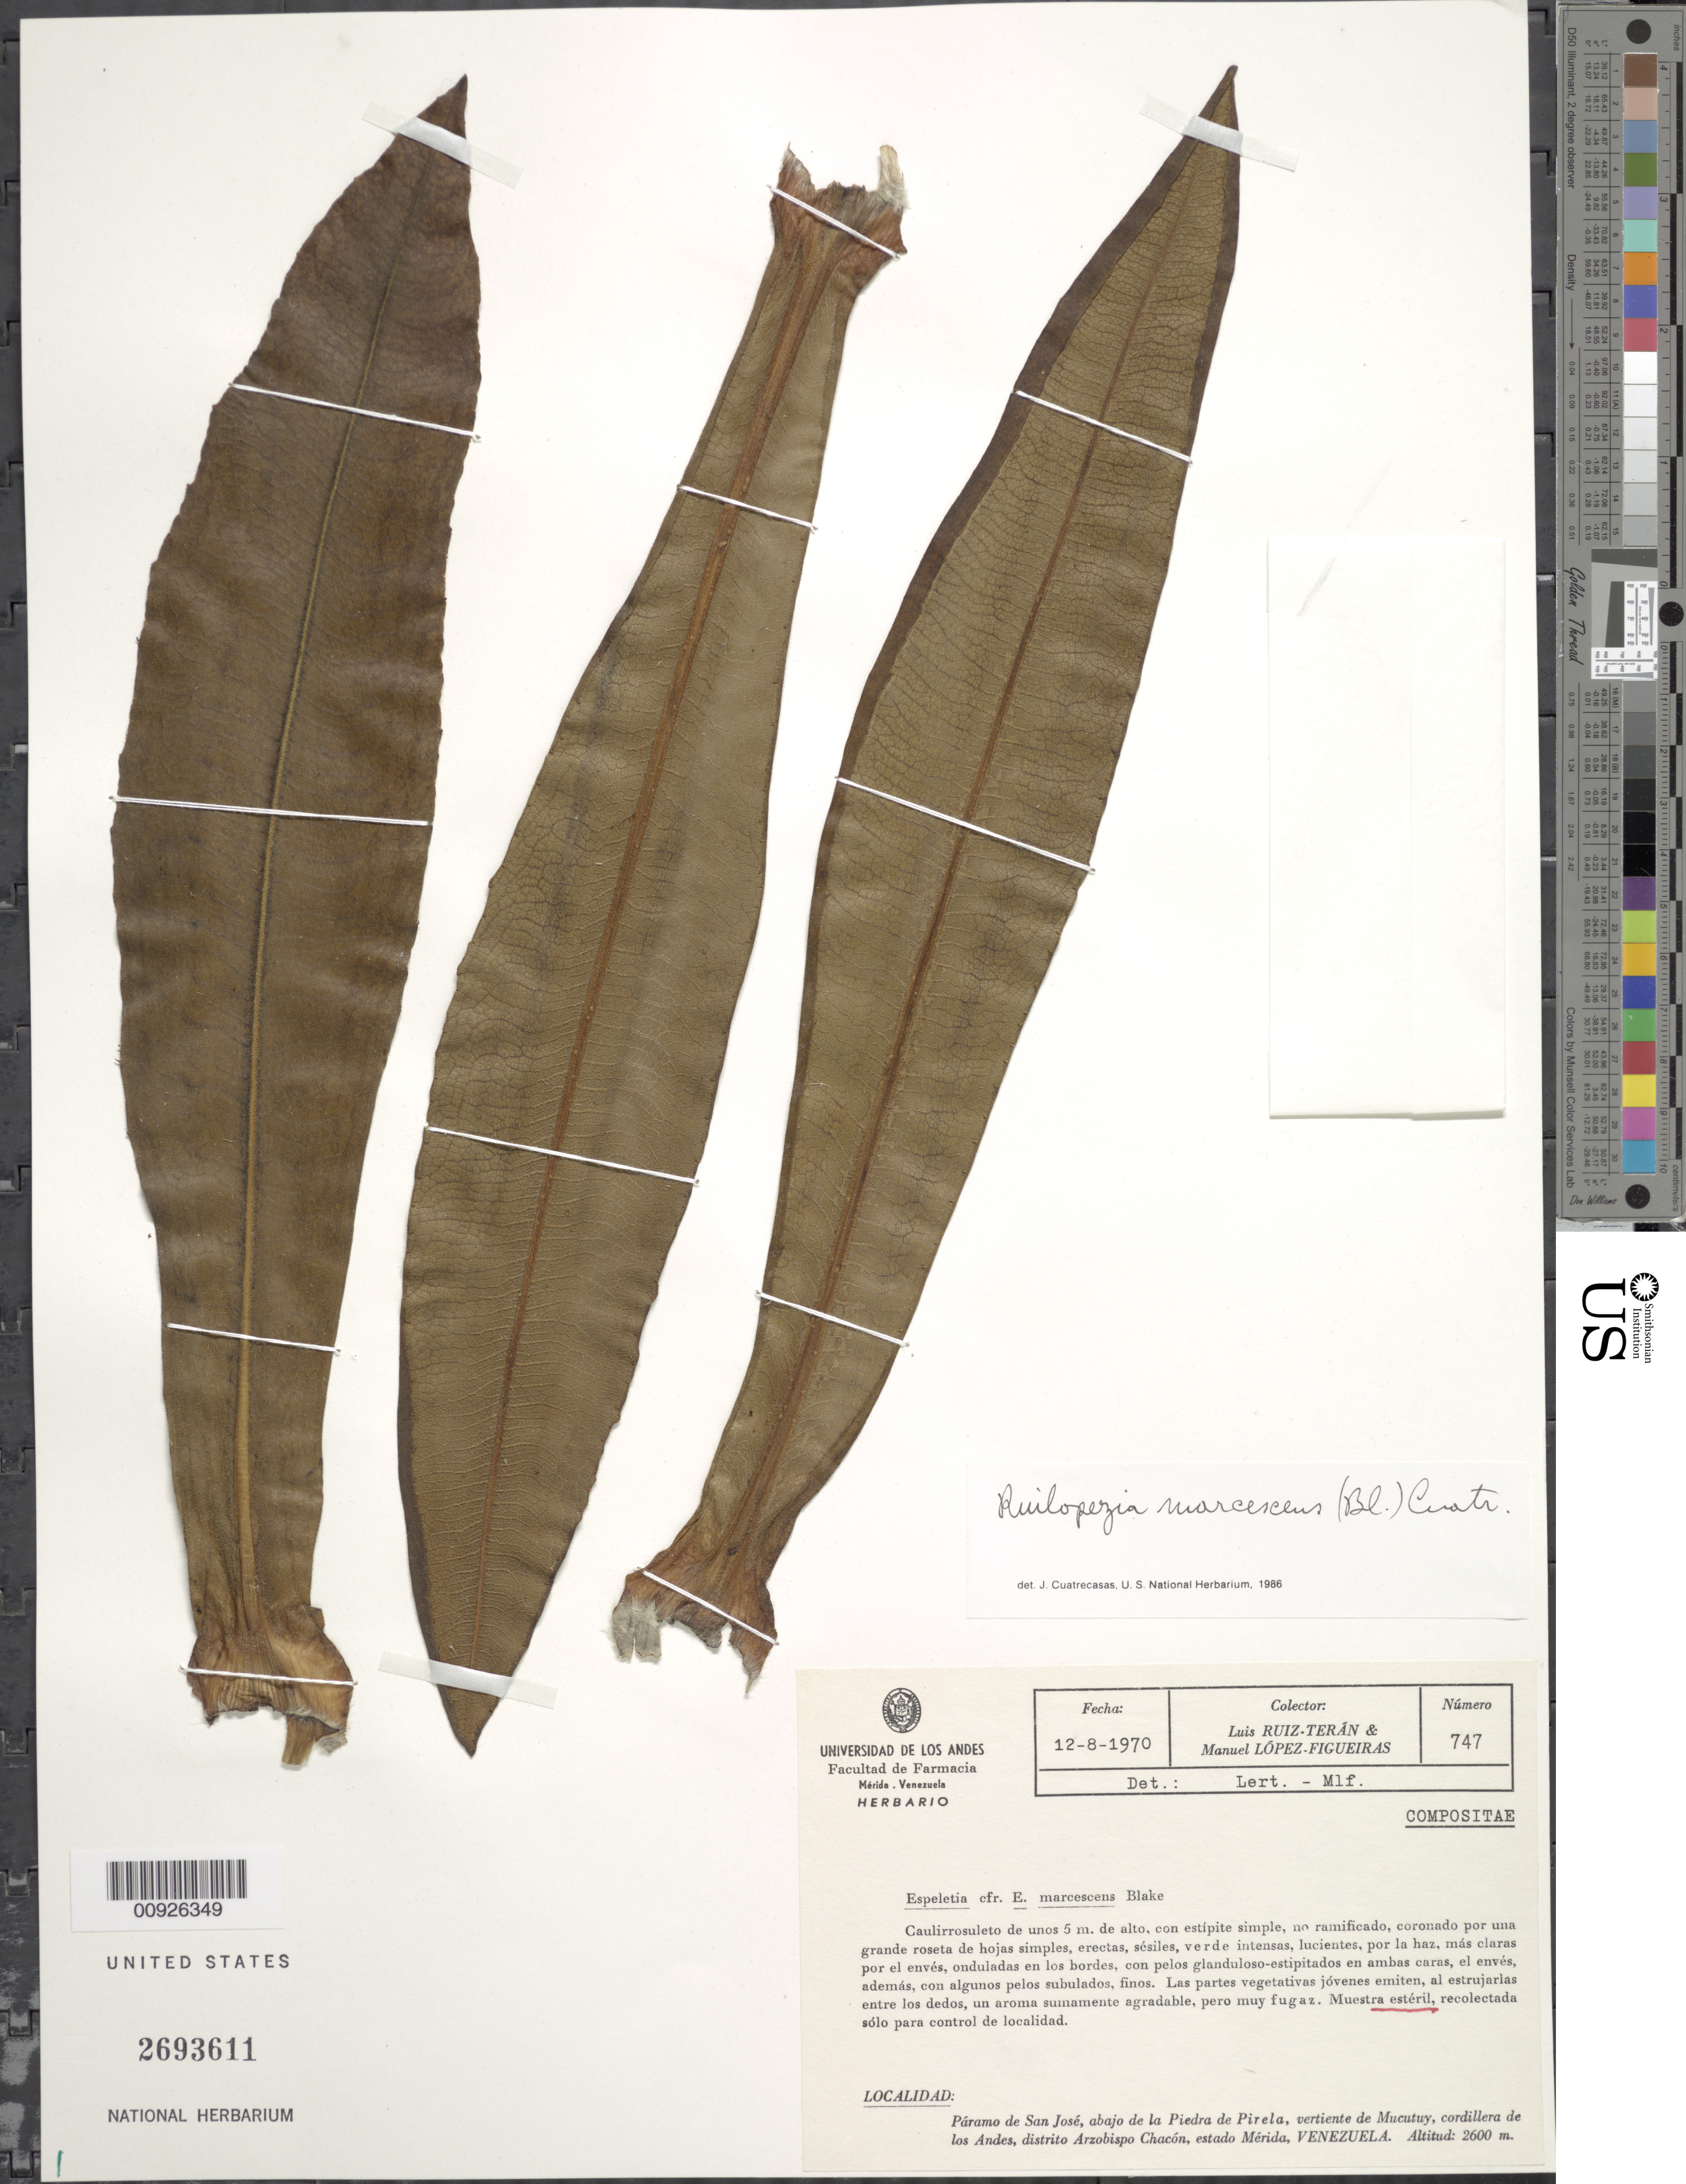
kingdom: Plantae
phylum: Tracheophyta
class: Magnoliopsida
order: Asterales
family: Asteraceae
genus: Ruilopezia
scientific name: Ruilopezia marcescens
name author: (S.F. Blake) Cuatrec.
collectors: L. E. Ruíz-Terán & M. López Figueiras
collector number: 747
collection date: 1970-08-12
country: Venezuela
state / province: Mérida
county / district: Arzobispo Chacón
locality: P. de San José. Debajo de la Piedra de la Pirela, vertiente de Mucutuy, cordillera de los Andes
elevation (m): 2600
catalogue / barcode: US 2693611